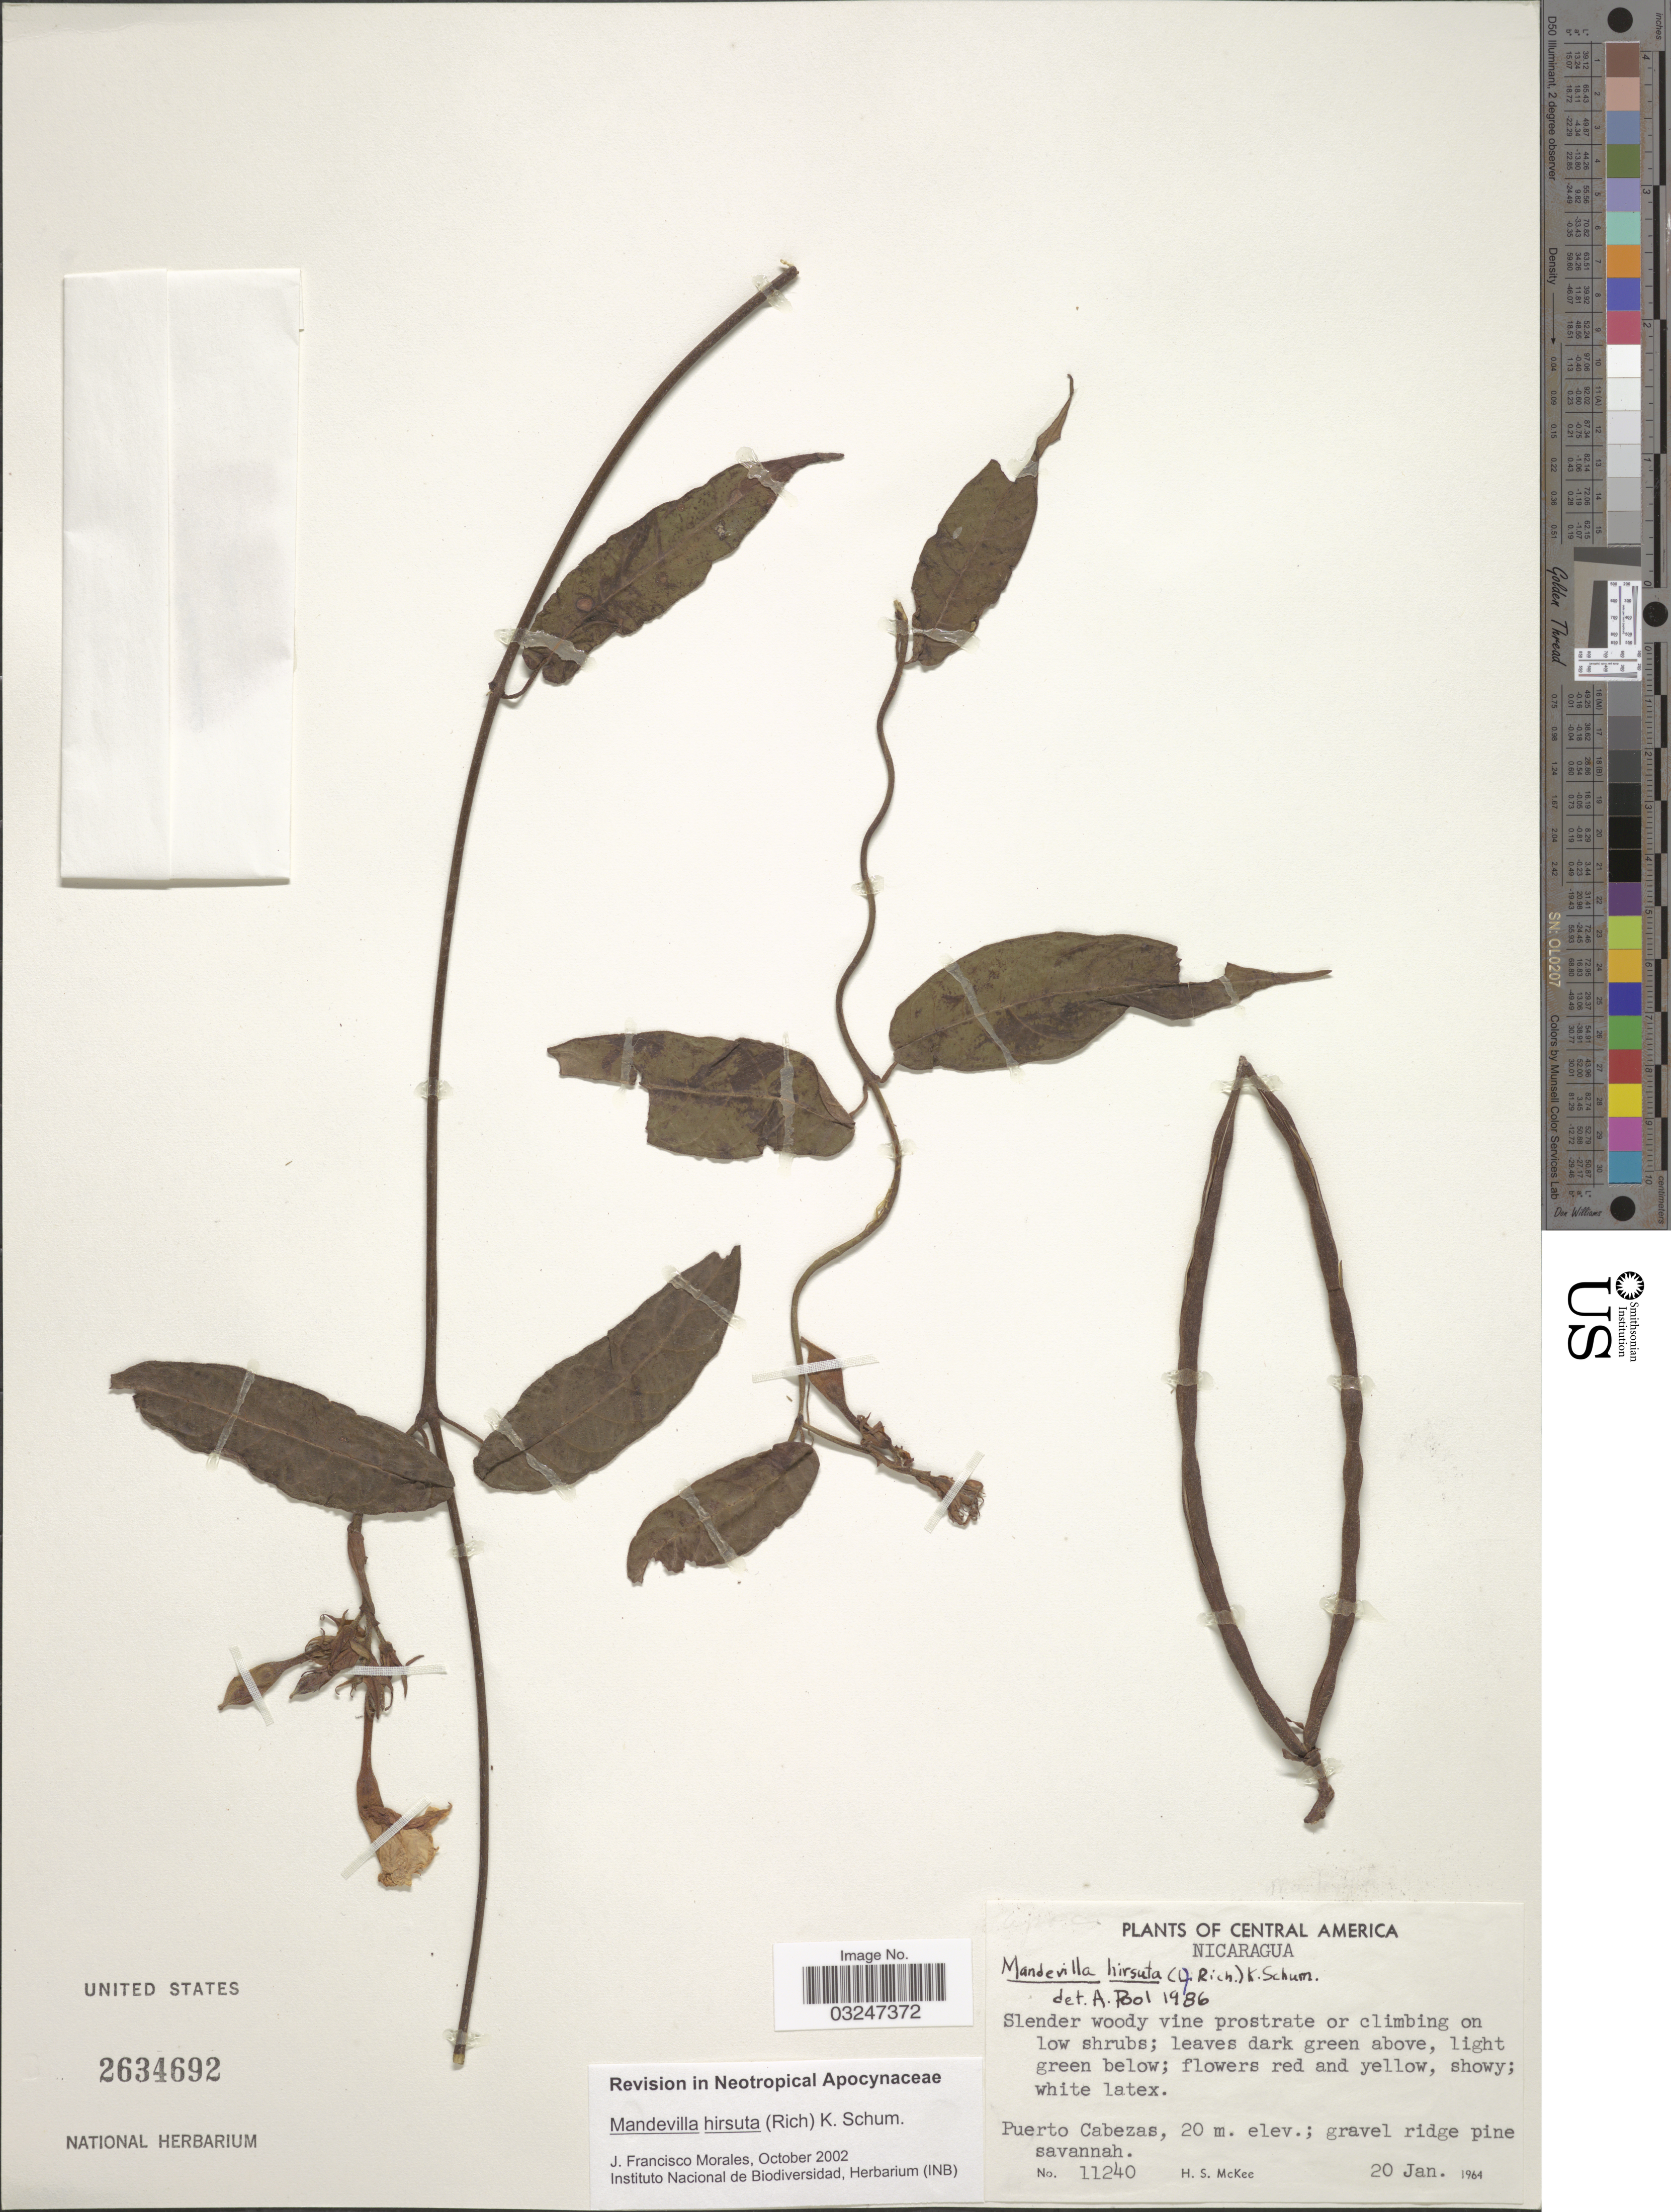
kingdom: Plantae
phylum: Tracheophyta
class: Magnoliopsida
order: Gentianales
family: Apocynaceae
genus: Mandevilla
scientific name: Mandevilla hirsuta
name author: (Rich.) K. Schum.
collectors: H. S. McKee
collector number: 11240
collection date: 1964-01-20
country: Nicaragua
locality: Puerto Cabezas.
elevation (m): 20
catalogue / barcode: US 2634692